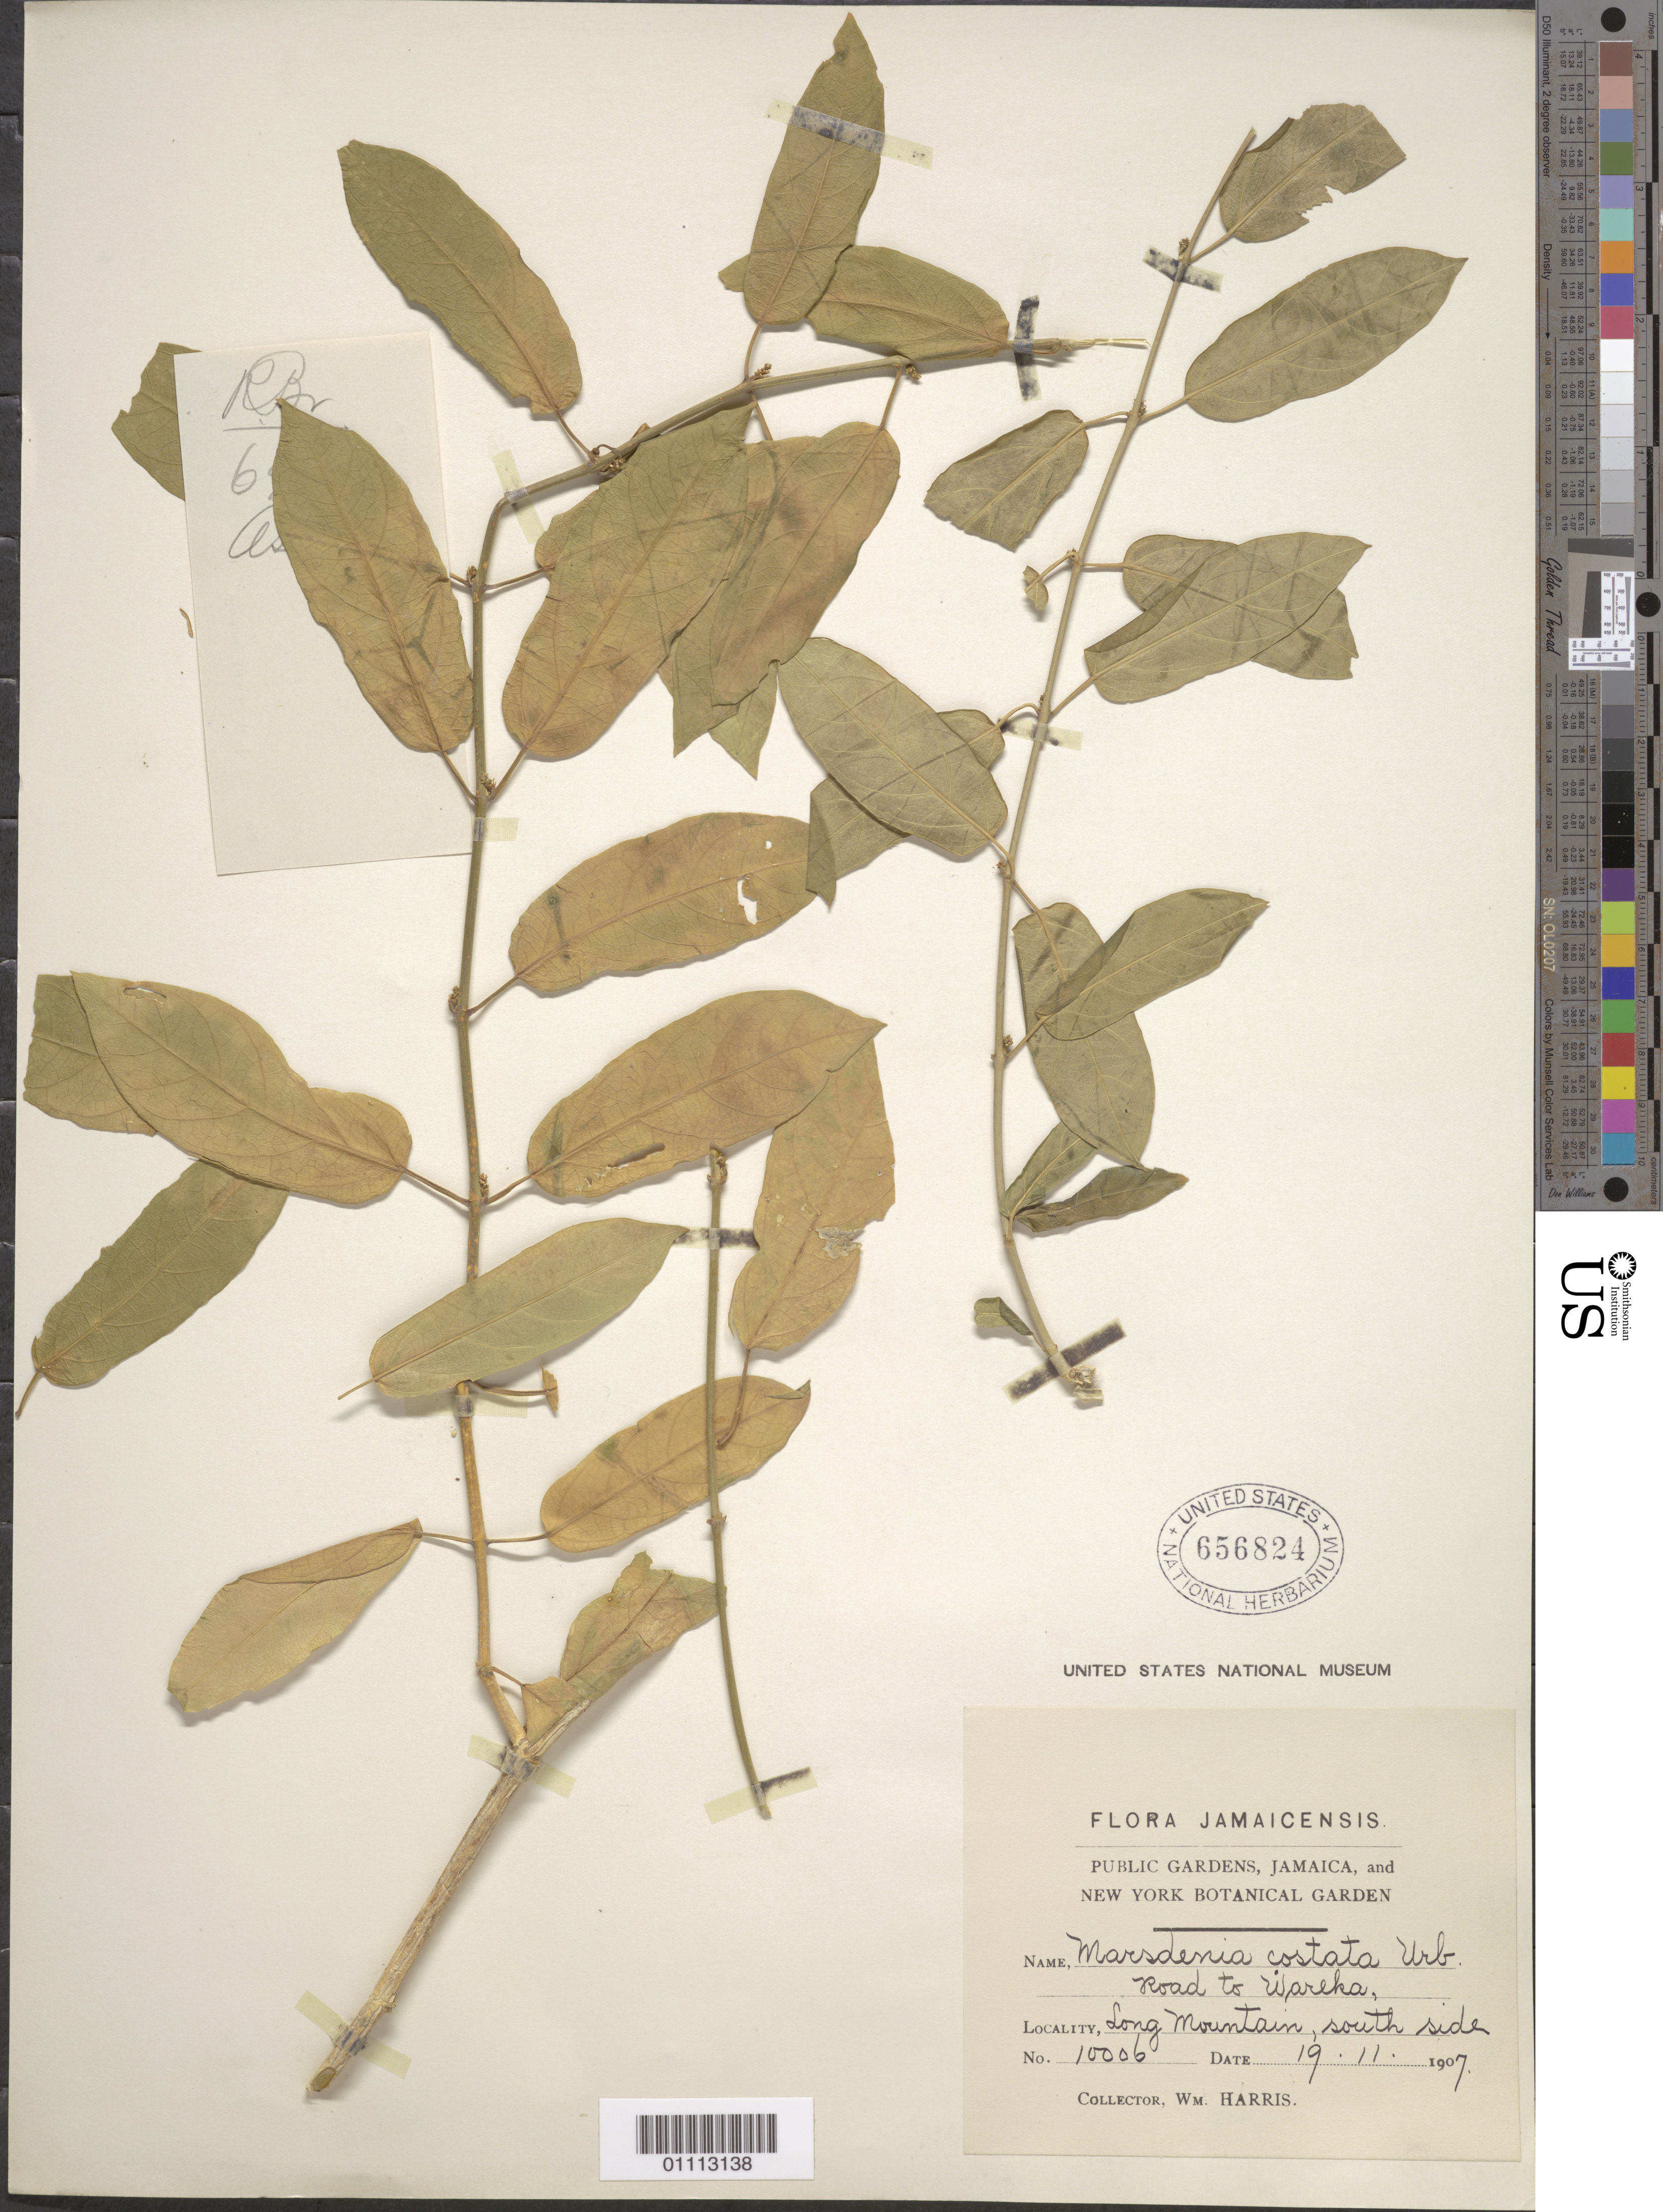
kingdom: Plantae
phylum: Tracheophyta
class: Magnoliopsida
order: Gentianales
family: Apocynaceae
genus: Marsdenia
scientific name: Marsdenia costata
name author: Urb.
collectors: W. Harris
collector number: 10006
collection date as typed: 19 Nov 1907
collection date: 1907-11-19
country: Jamaica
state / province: Saint Andrew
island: Jamaica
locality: Long Mountain, S side. Road to Wareka.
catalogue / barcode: US 656824